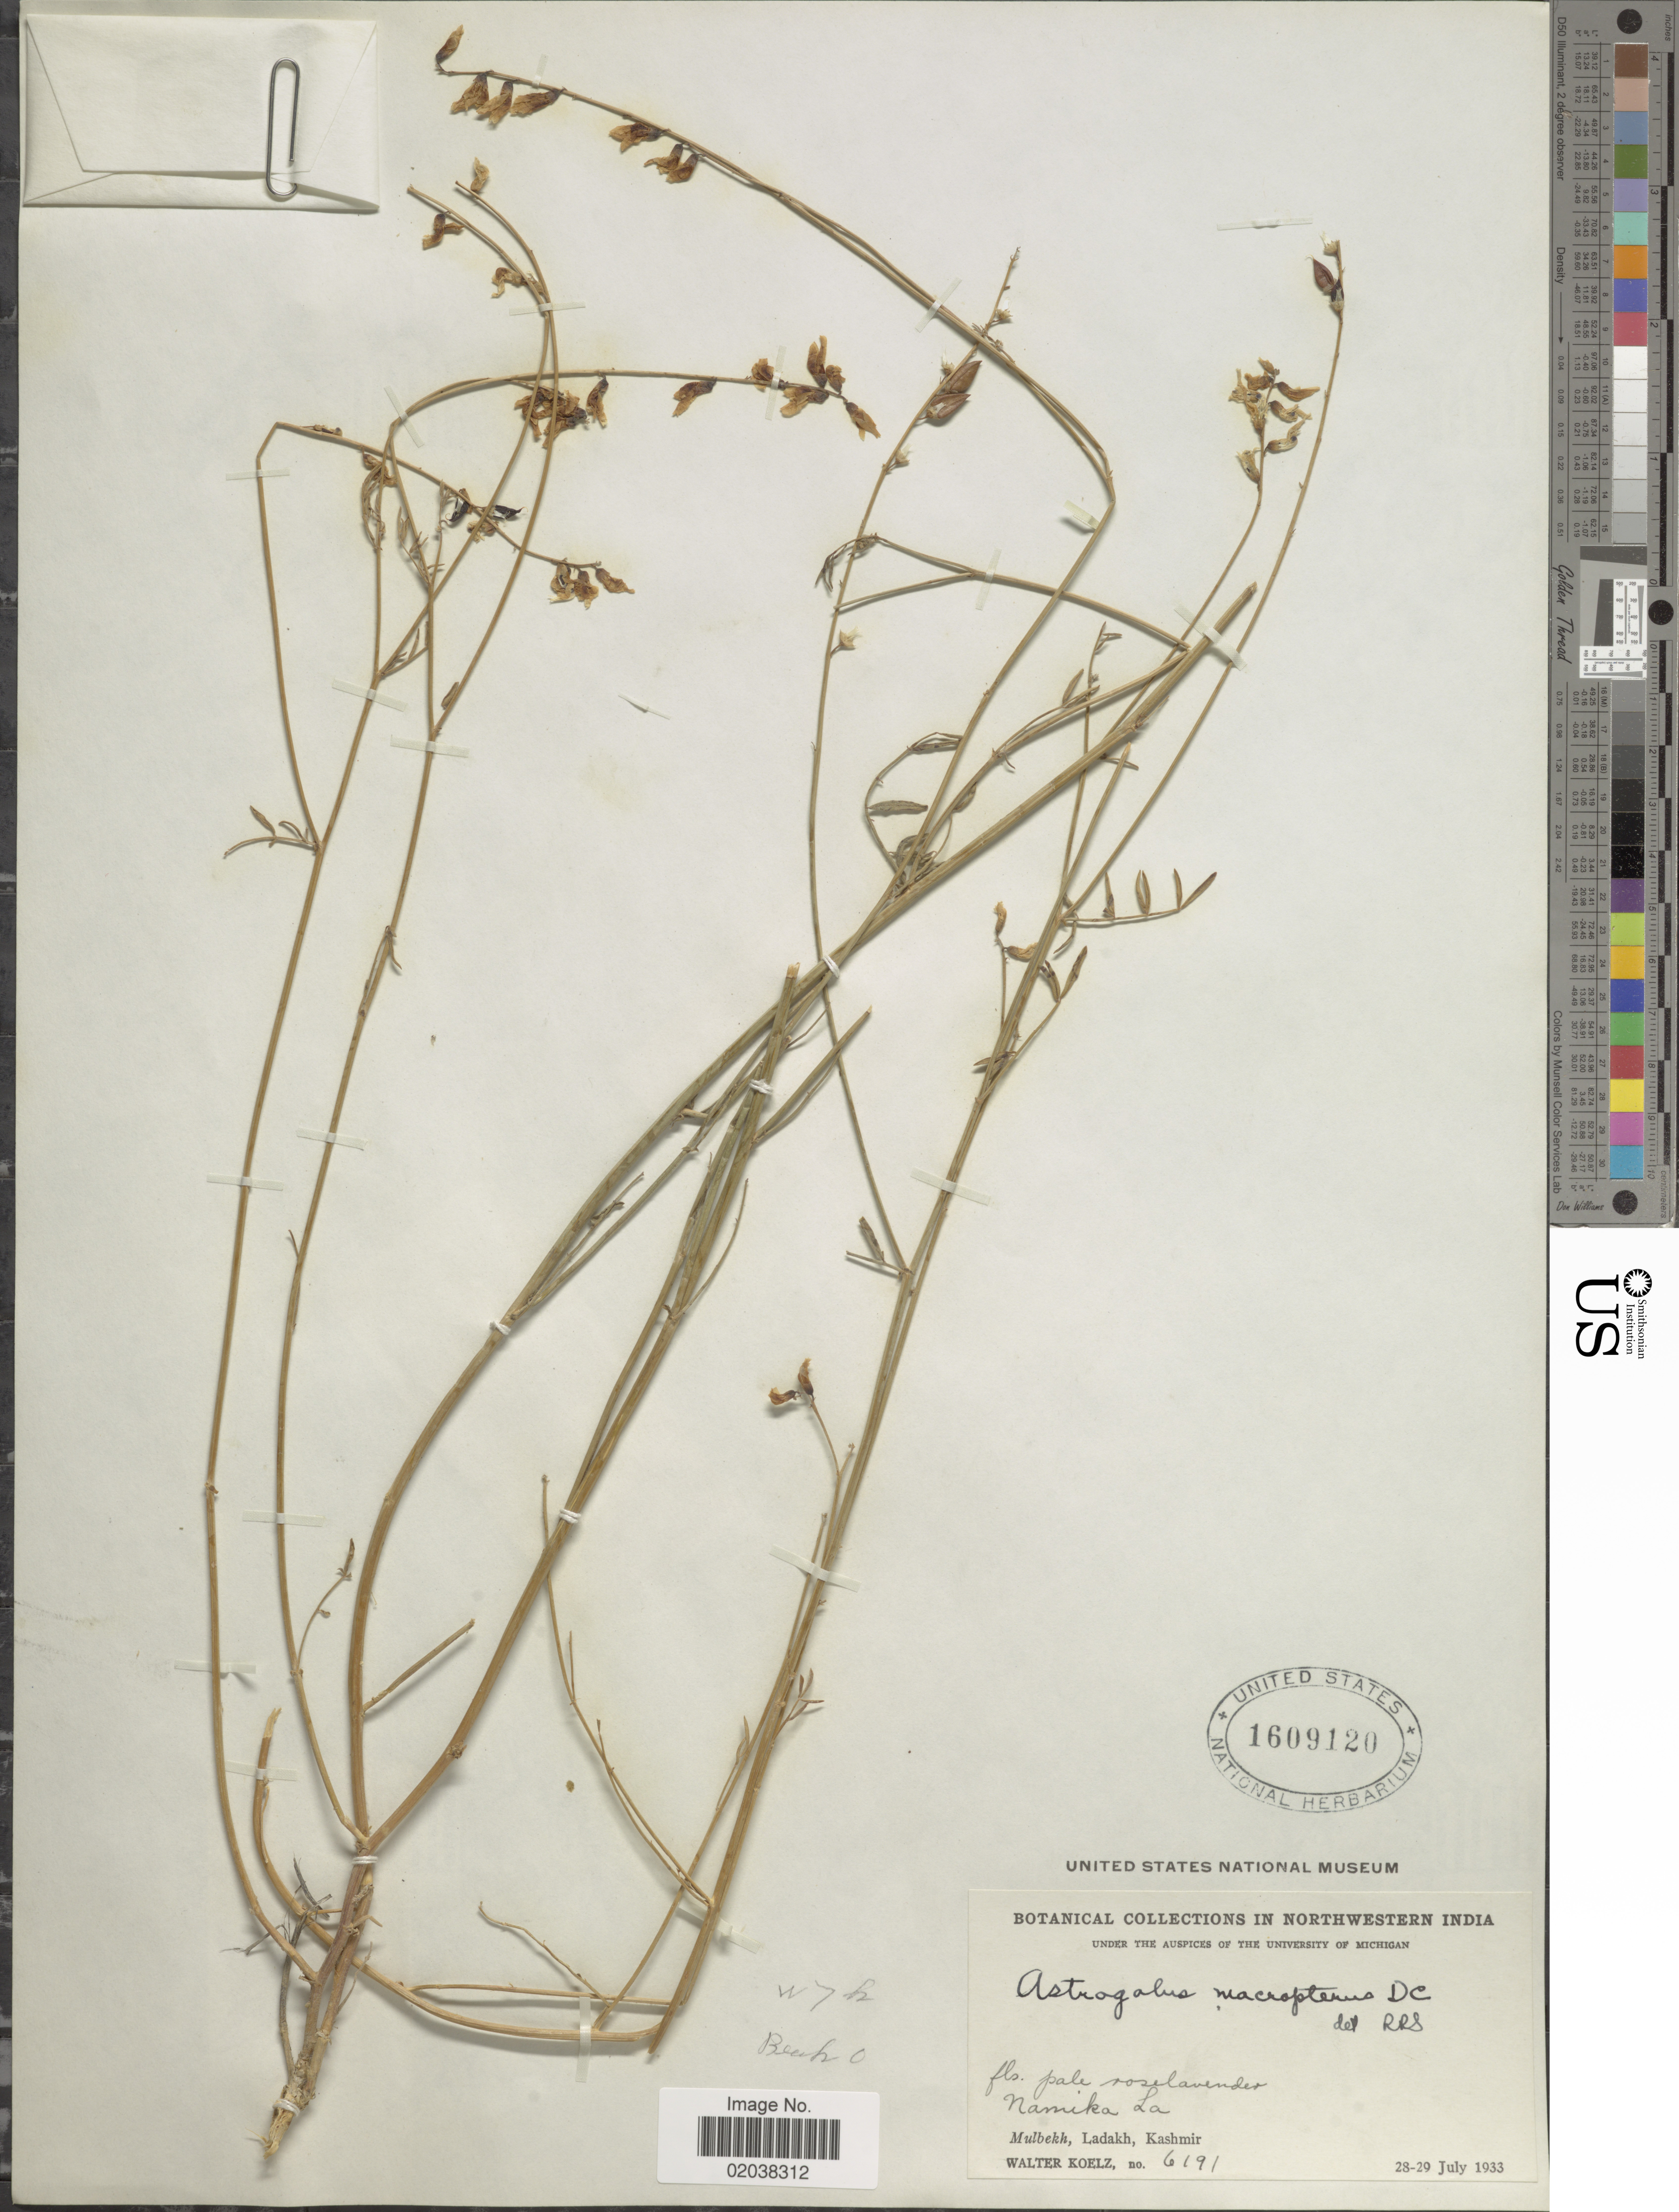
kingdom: Plantae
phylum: Tracheophyta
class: Magnoliopsida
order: Fabales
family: Fabaceae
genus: Astragalus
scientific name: Astragalus macropterus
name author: DC.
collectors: W. N. Koelz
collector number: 6191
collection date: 1933-07-28/1933-07-29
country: India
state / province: Jammu and Kashmir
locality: Northwestern India. Namika La. Mulbekh, Ladakh, Kashmir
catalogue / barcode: US 1609120